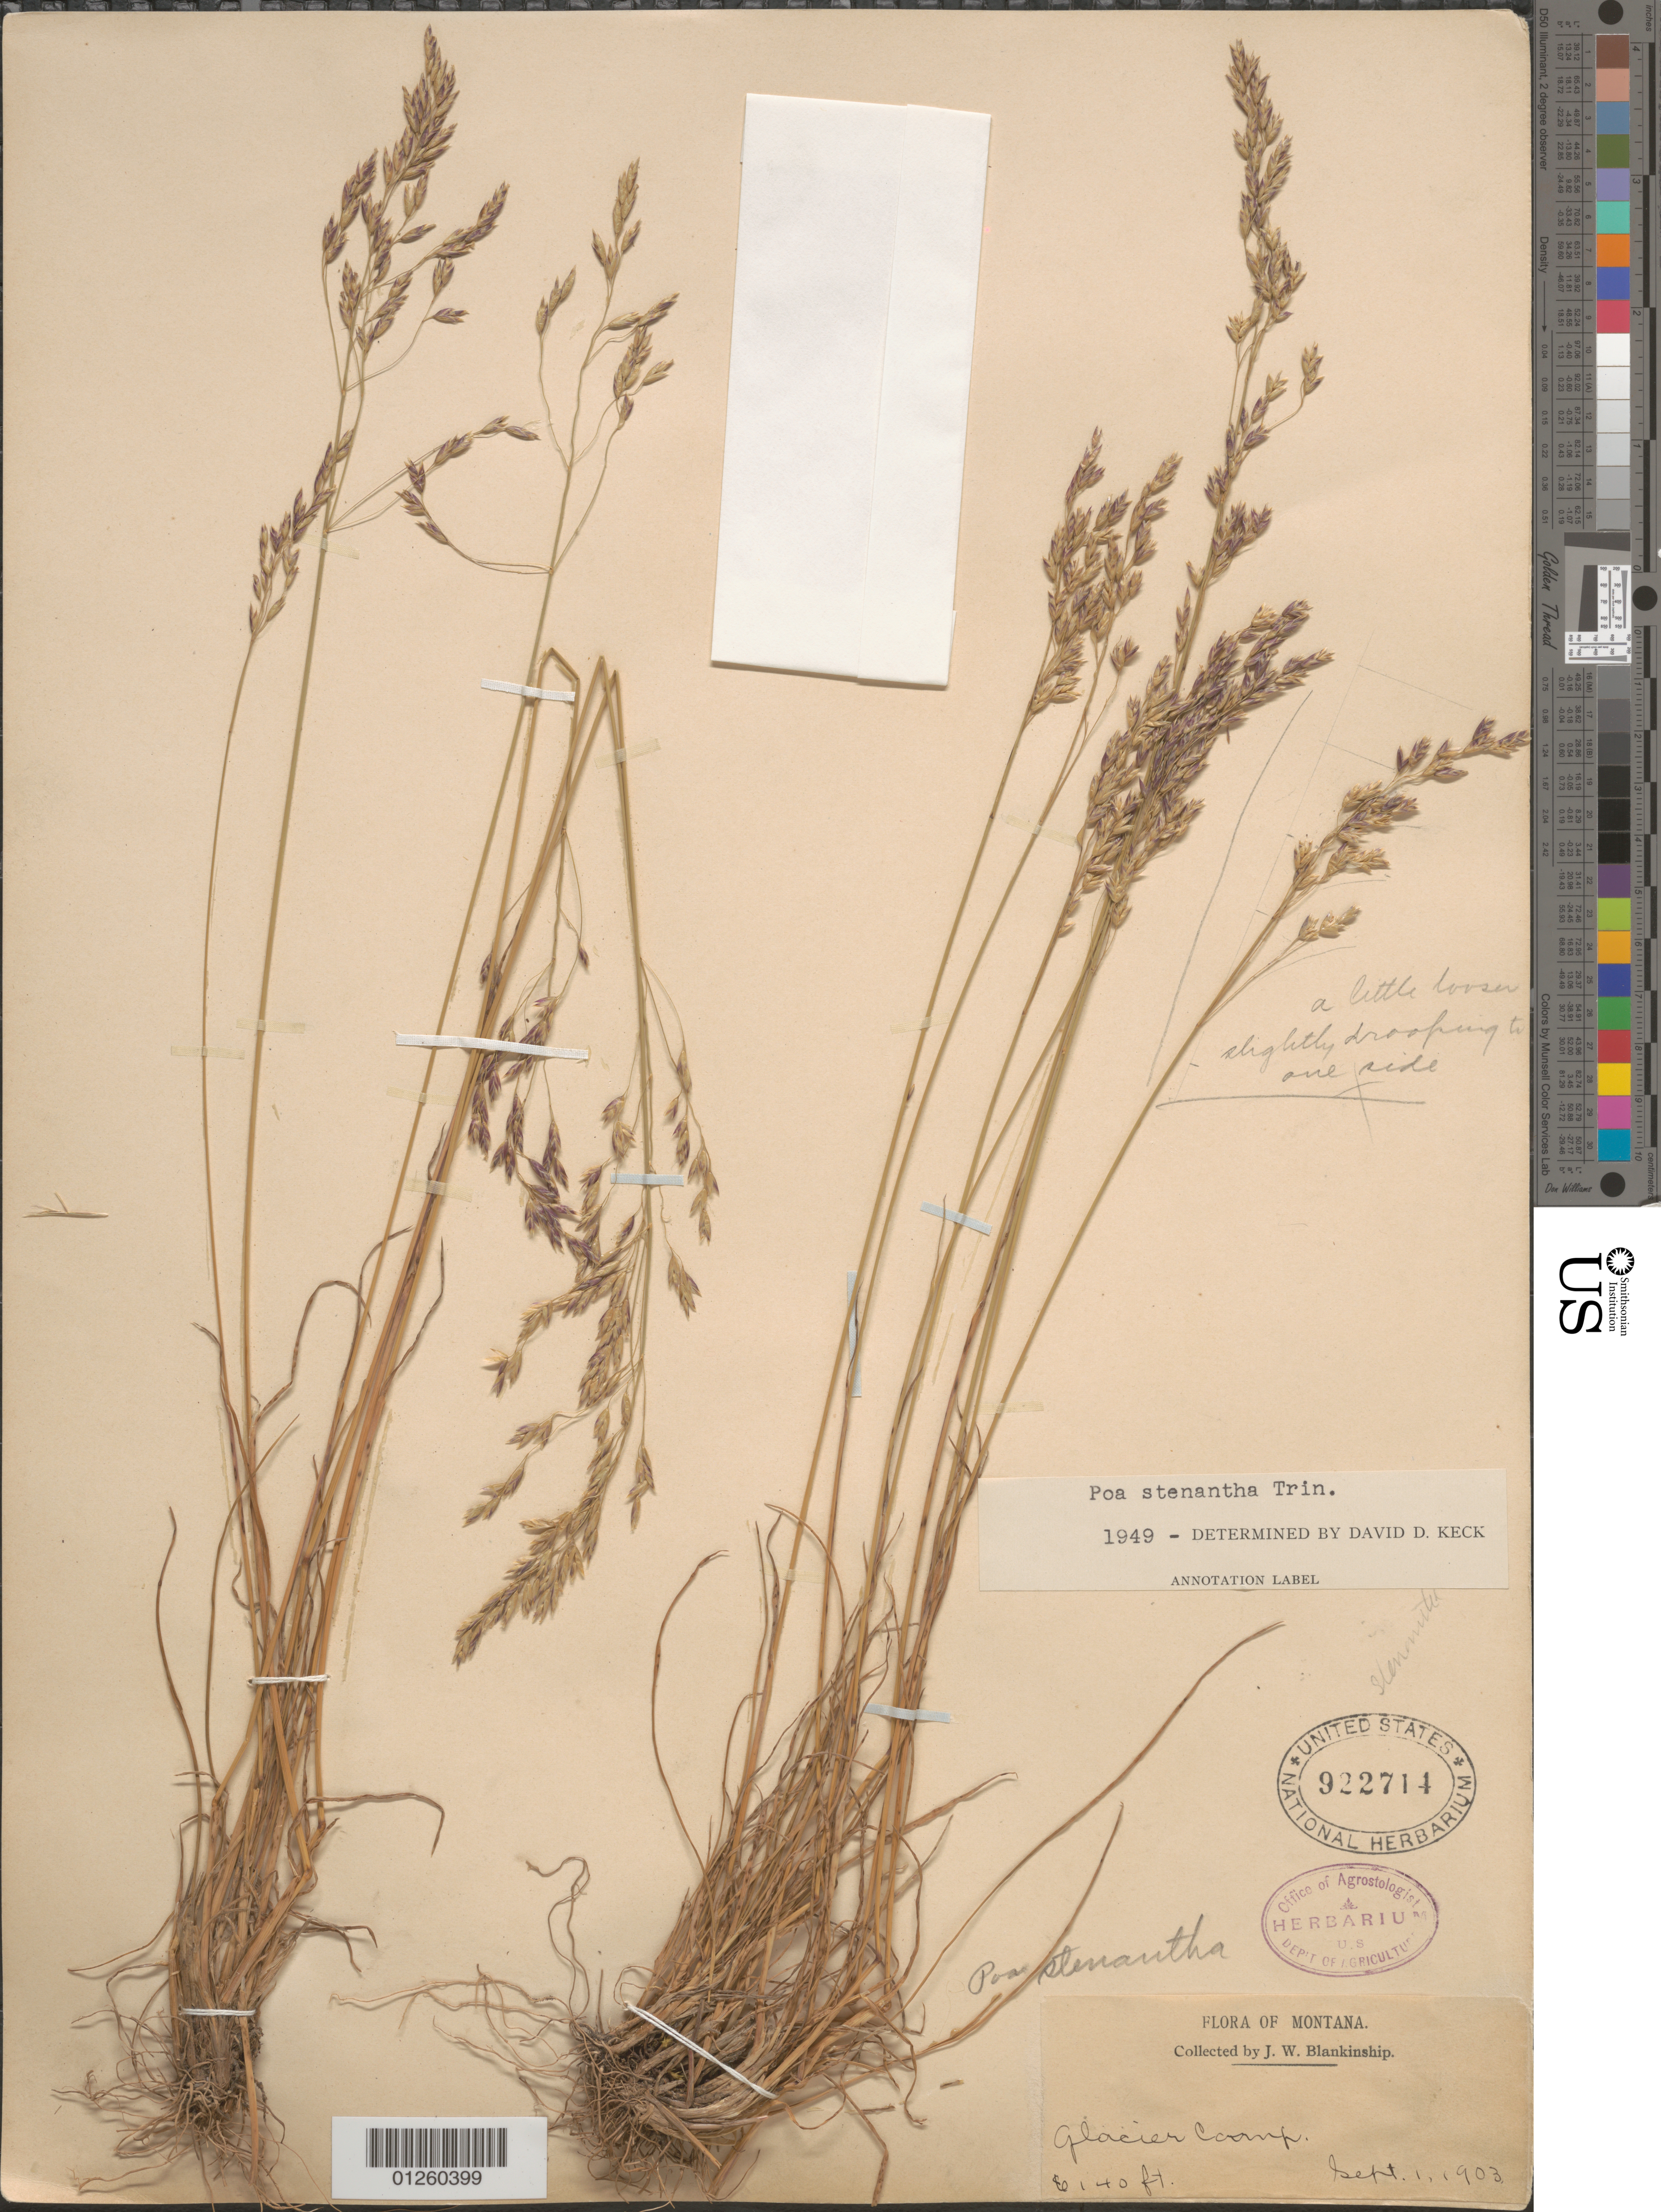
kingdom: Plantae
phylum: Tracheophyta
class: Liliopsida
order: Poales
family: Poaceae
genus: Poa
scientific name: Poa stenantha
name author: Trin.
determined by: Soreng, Robert J., Research Associate (BOT), Smithsonian Institution - National Museum of Natural History (UNITED STATES)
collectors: J. W. Blankinship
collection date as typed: Sept. 1, 1903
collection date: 1903-09-01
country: United States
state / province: Montana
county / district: Glacier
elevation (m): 1871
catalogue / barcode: US 922714